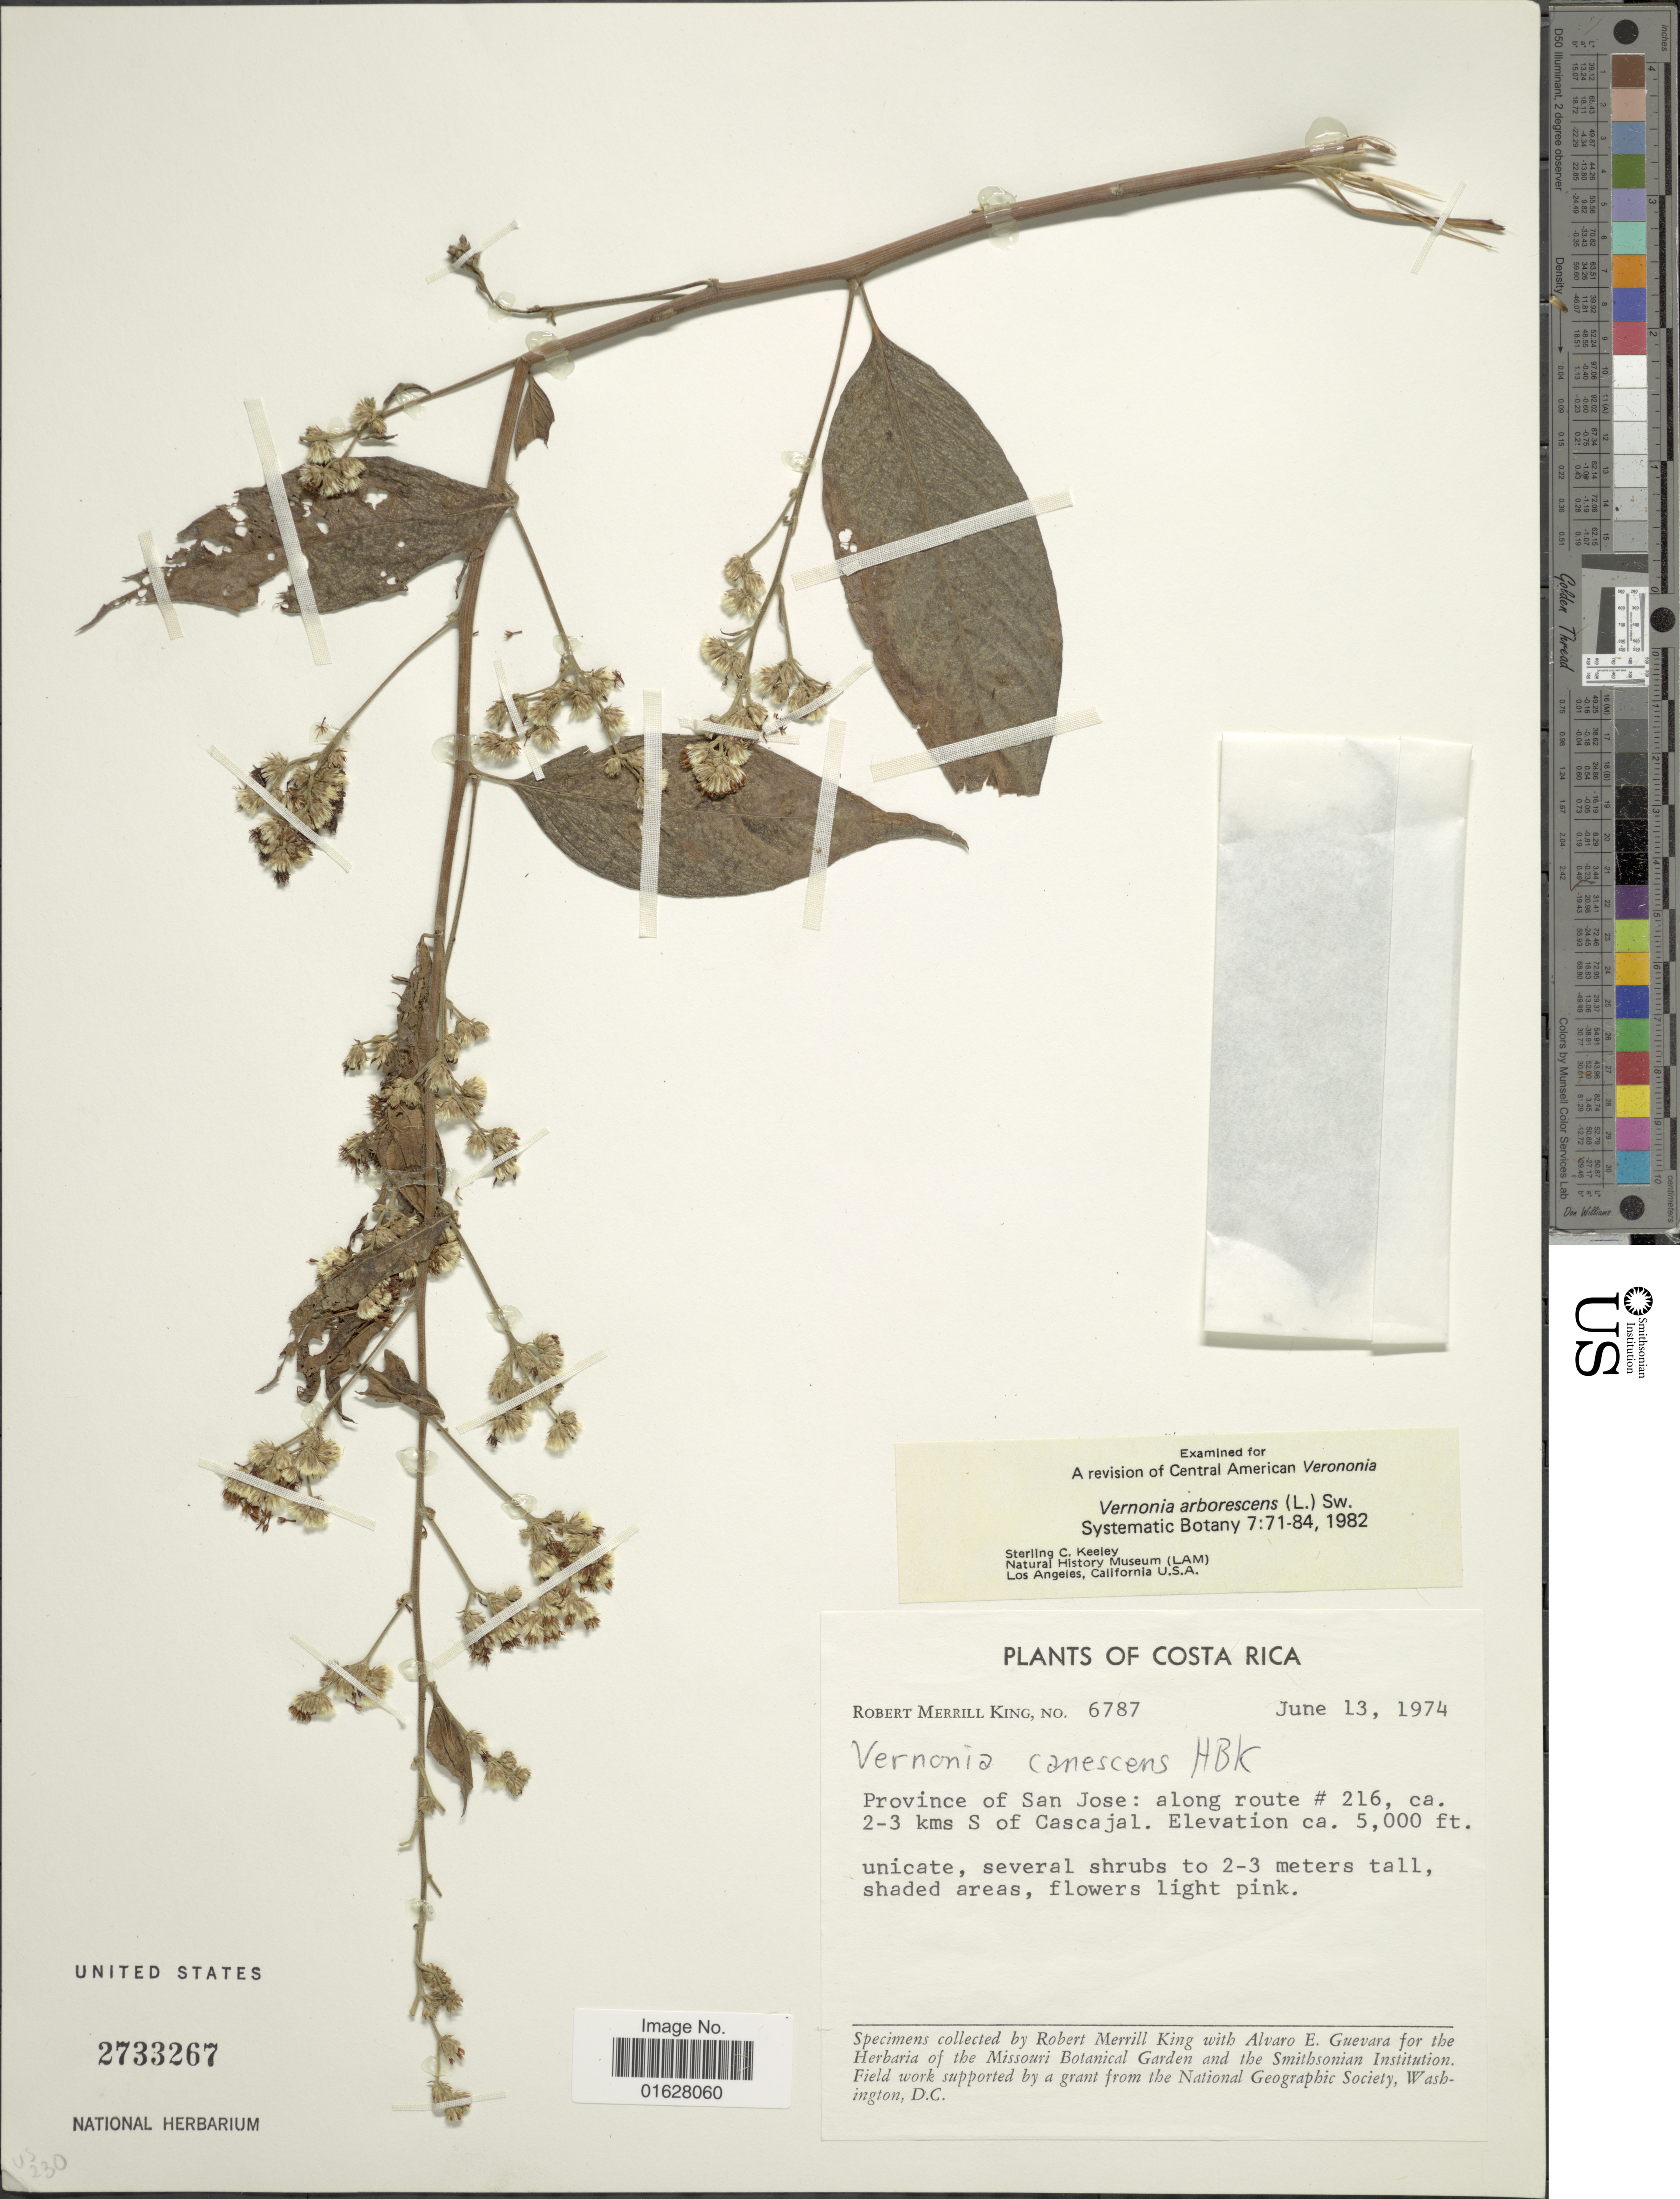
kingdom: Plantae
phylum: Tracheophyta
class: Magnoliopsida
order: Asterales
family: Asteraceae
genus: Lepidaploa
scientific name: Lepidaploa canescens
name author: (Kunth) H. Rob.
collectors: R. M. King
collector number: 6787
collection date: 1974-06-13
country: Costa Rica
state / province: San José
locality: Costa Rica. Province of San Jose: along route # 216, ca. 2-3 kms S of Cascajal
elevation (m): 1524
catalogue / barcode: US 2733267